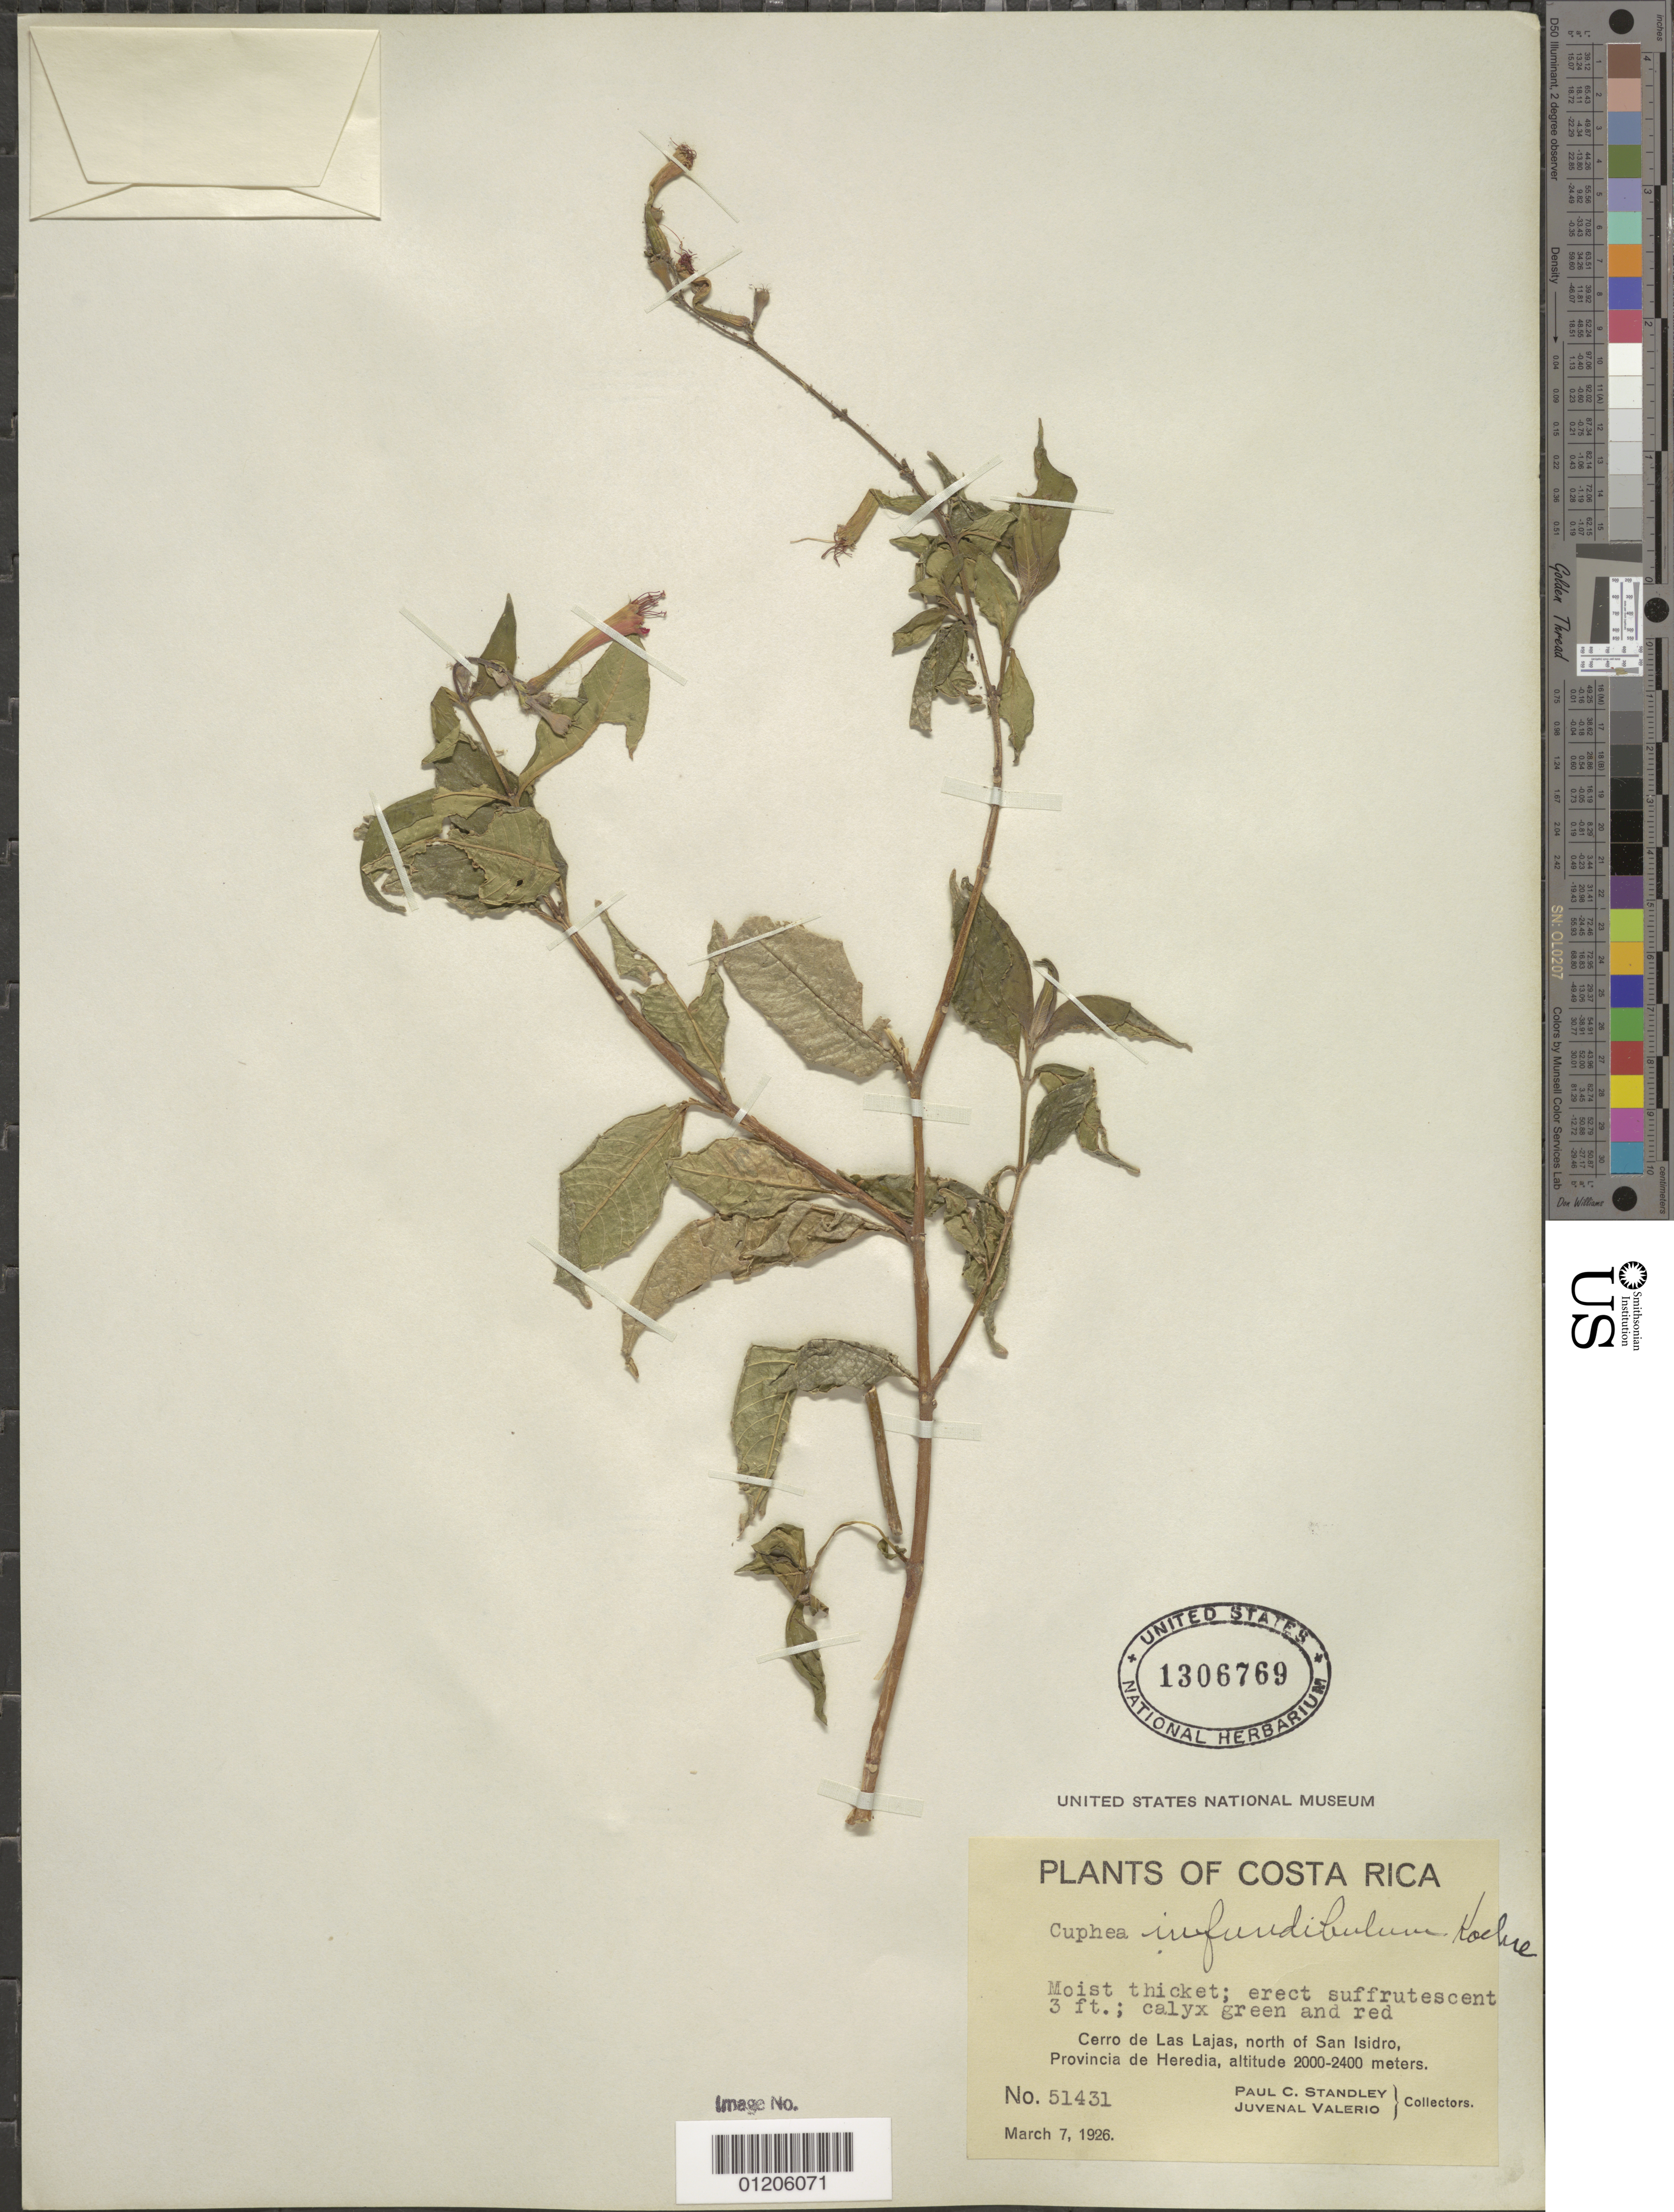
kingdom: Plantae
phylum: Tracheophyta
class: Magnoliopsida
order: Myrtales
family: Lythraceae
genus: Cuphea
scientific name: Cuphea infundibulum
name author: Koehne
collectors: P. C. Standley & J. Valerio R.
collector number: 51431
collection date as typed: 07 Mar 1926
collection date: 1926-03-07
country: Costa Rica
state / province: Heredia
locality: Cerro de Las Lajas, N of San Isidro.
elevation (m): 2000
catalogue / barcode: US 1306769